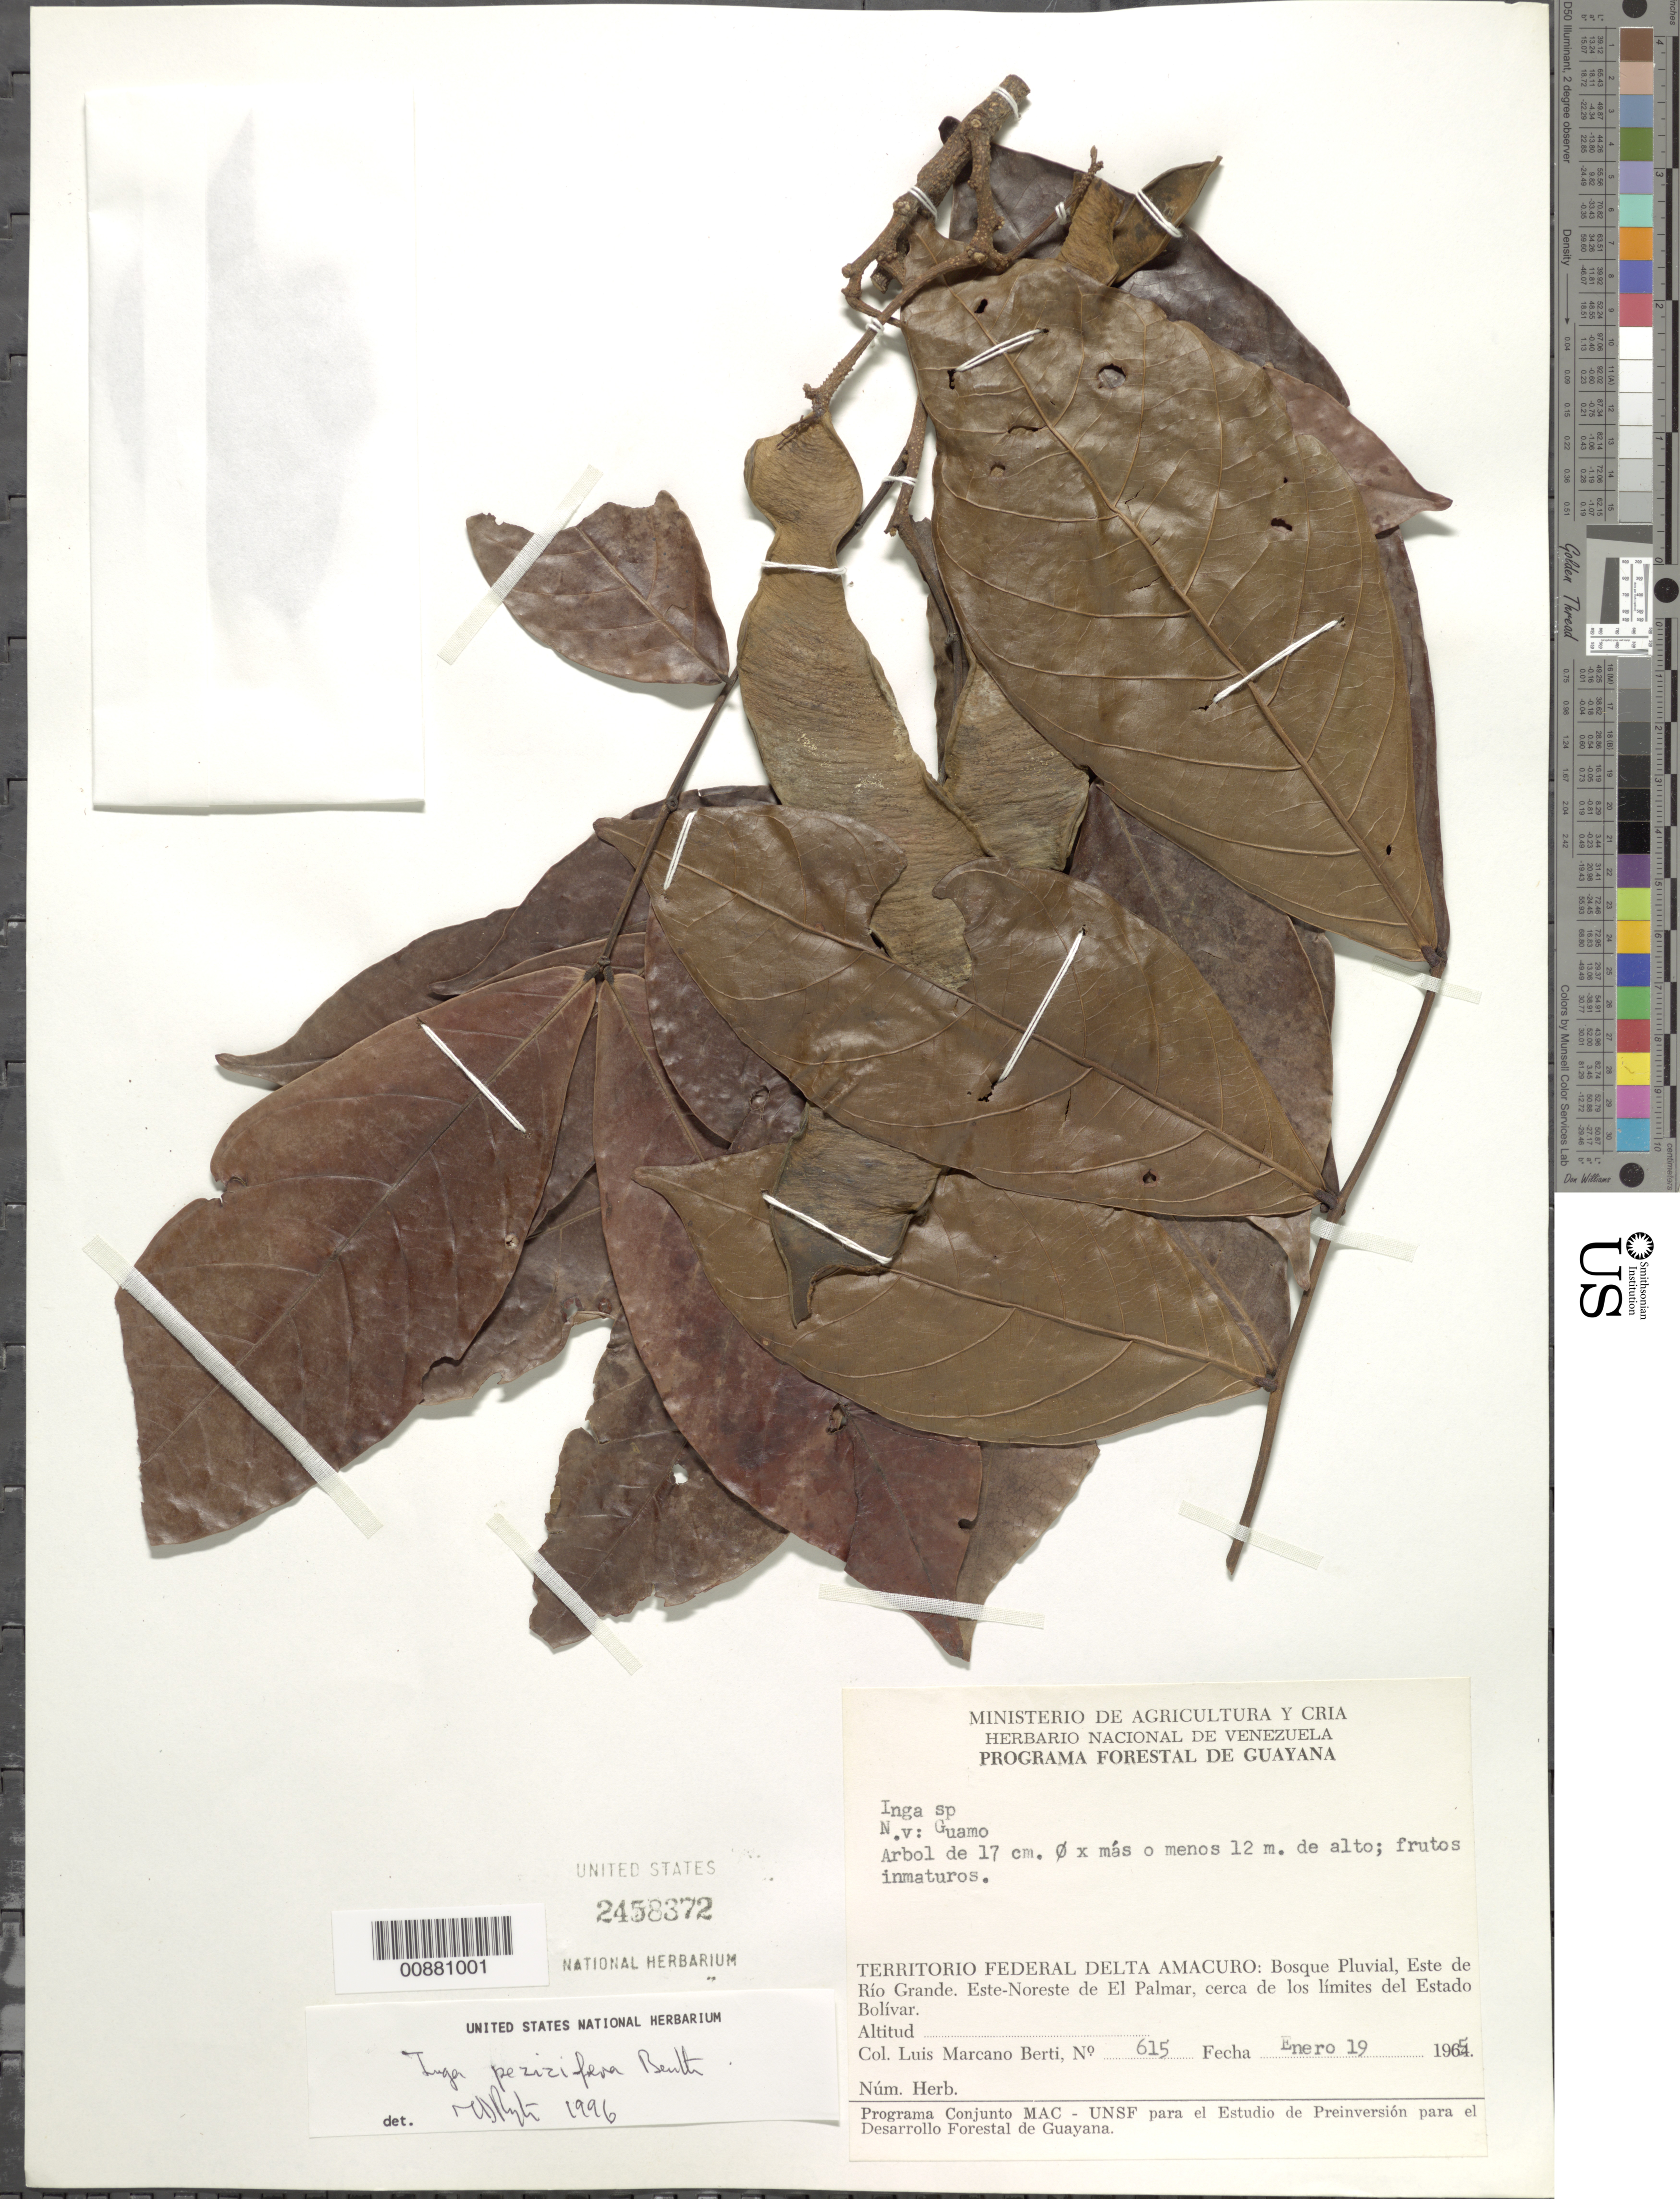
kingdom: Plantae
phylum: Tracheophyta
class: Magnoliopsida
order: Fabales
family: Fabaceae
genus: Inga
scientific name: Inga pezizifera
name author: Benth.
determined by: Pennington, T. D., (K)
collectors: L. Marcano-Berti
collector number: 615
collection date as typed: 19-Jan-65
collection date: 1965-01-19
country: Venezuela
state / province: Delta Amacuro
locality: Este de Río Grande, ENE de El Palmar, cerca de los limites del Estado Bolívar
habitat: Bosque pluvial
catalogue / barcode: US 2458372